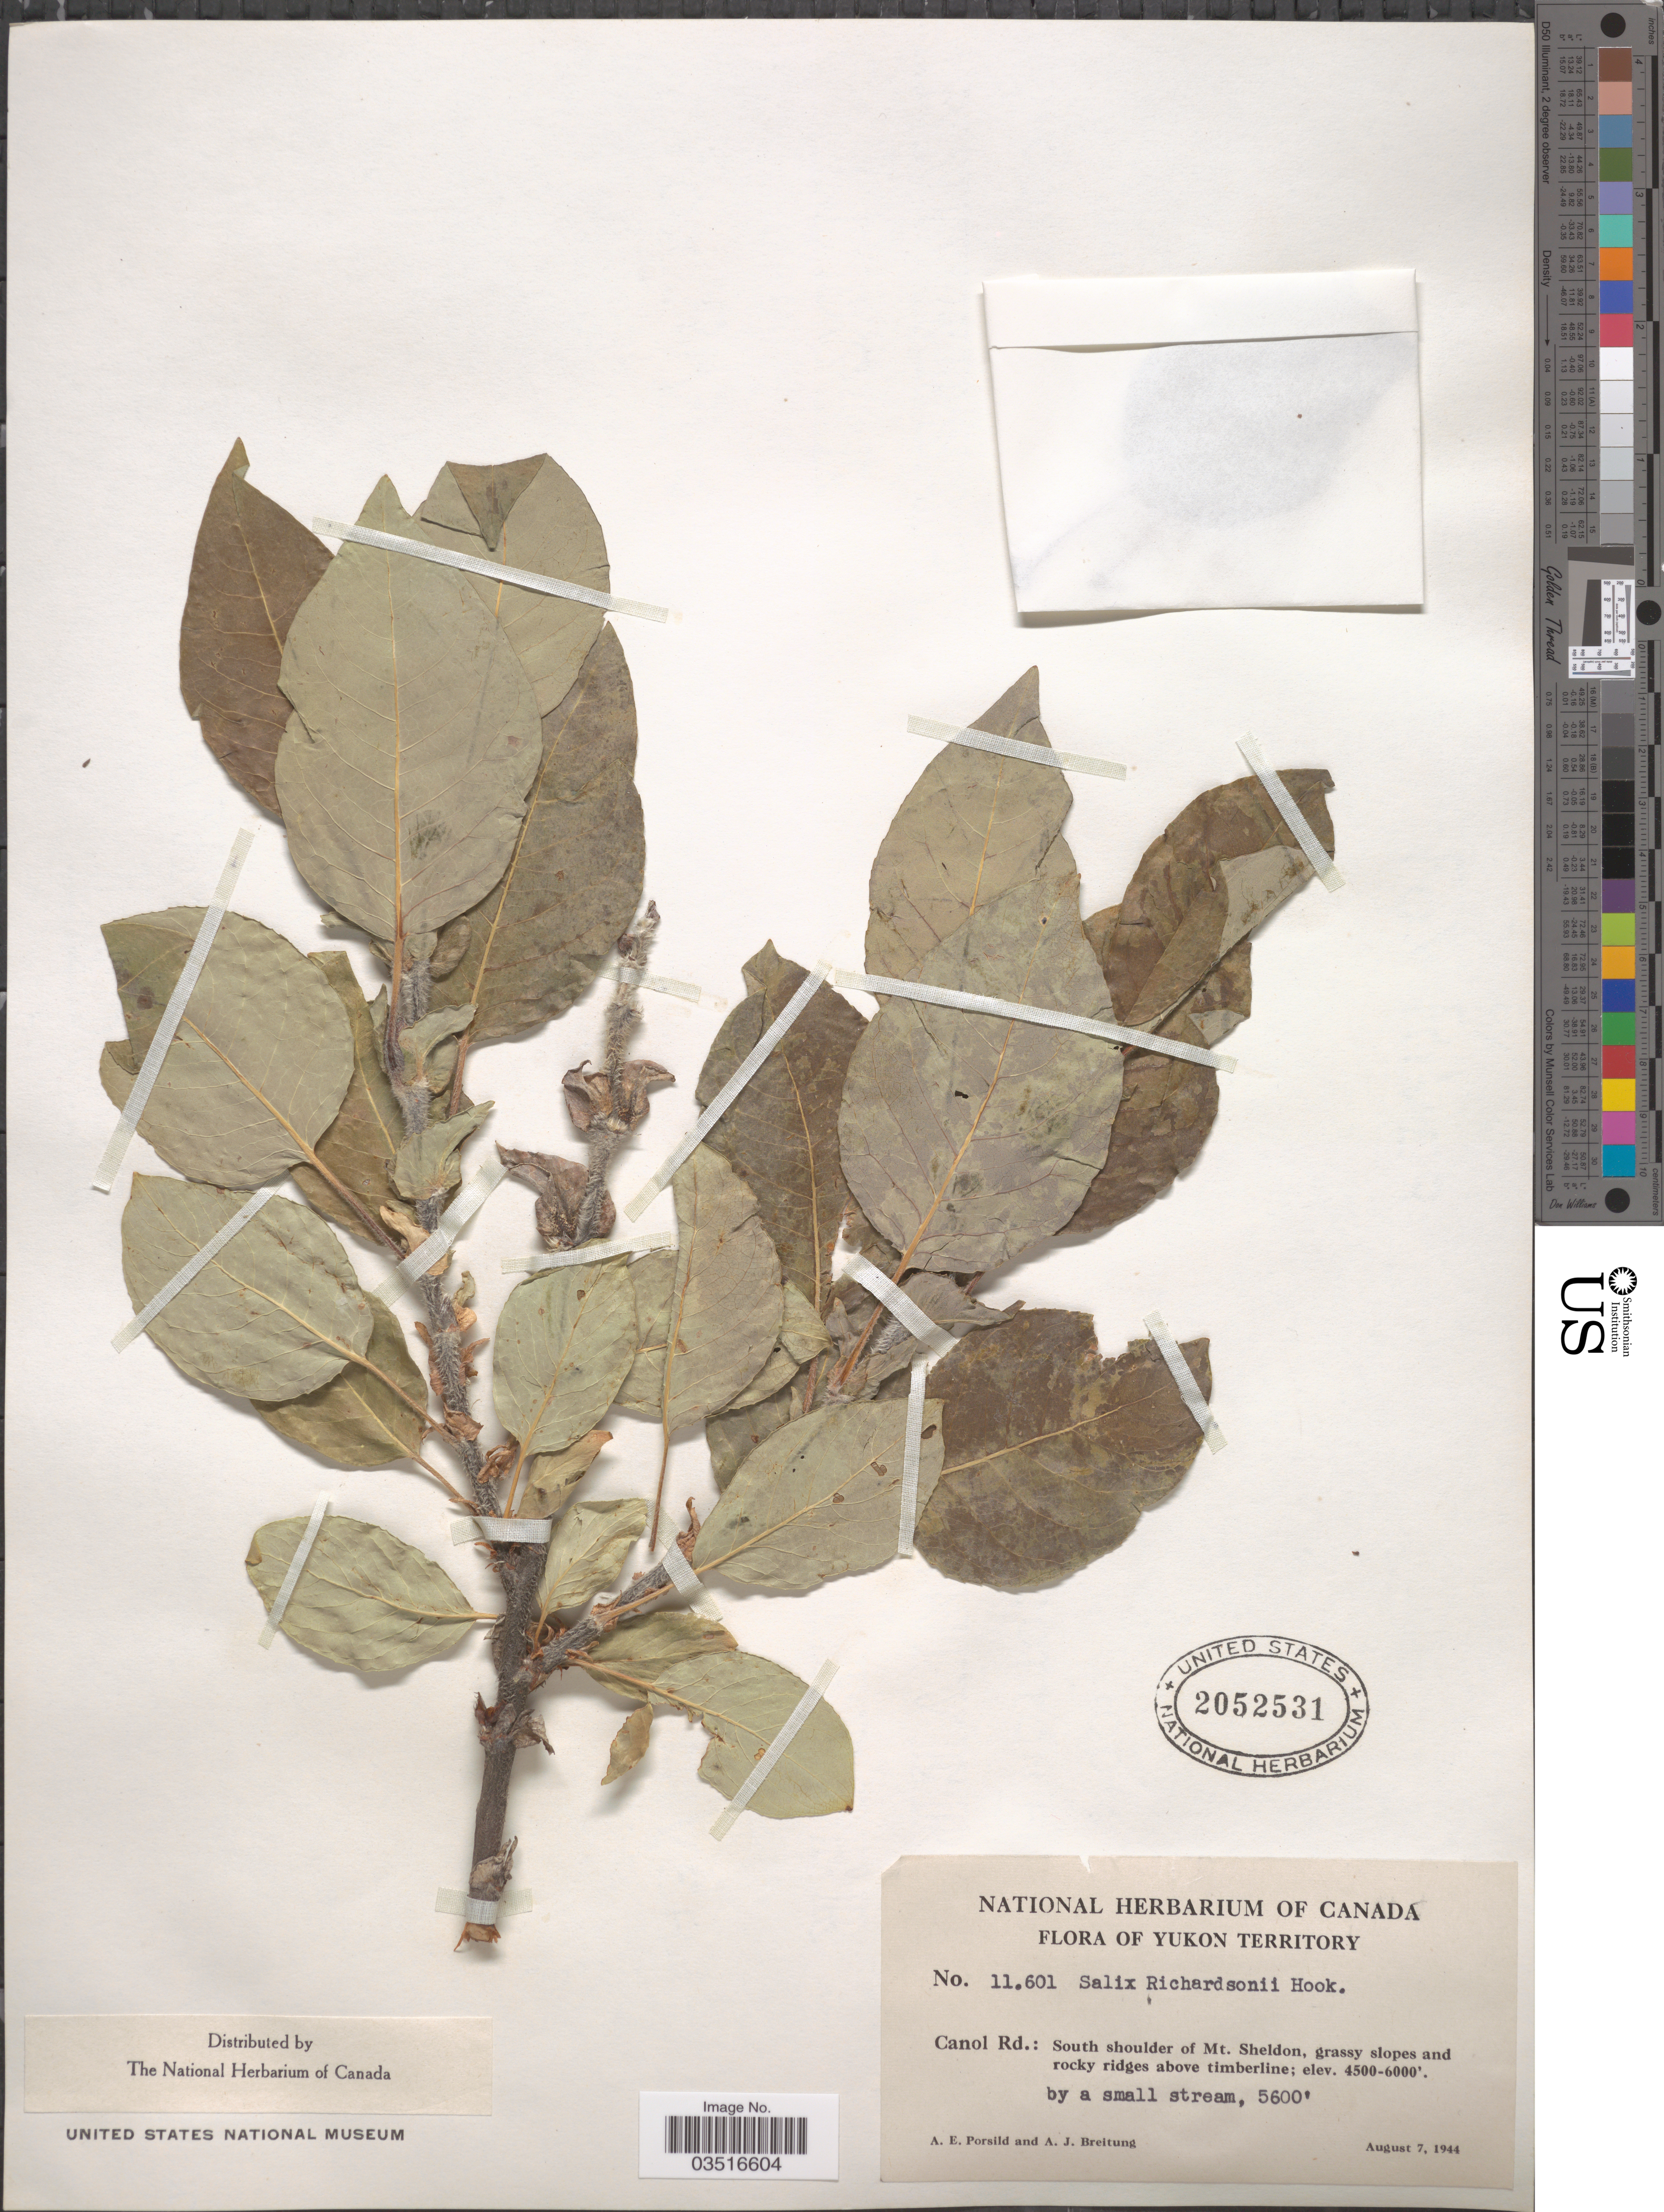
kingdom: Plantae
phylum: Tracheophyta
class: Magnoliopsida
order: Malpighiales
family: Salicaceae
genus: Salix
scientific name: Salix richardsonii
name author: Hook.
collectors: A. E. Porsild & A. Breitung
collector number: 11601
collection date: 1944-08-07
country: Canada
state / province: Yukon Territory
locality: Canol Rd.: South shoulder of Mt. Sheldon, grassy slopes and rocky ridges above timberline.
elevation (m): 1707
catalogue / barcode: US 2052531